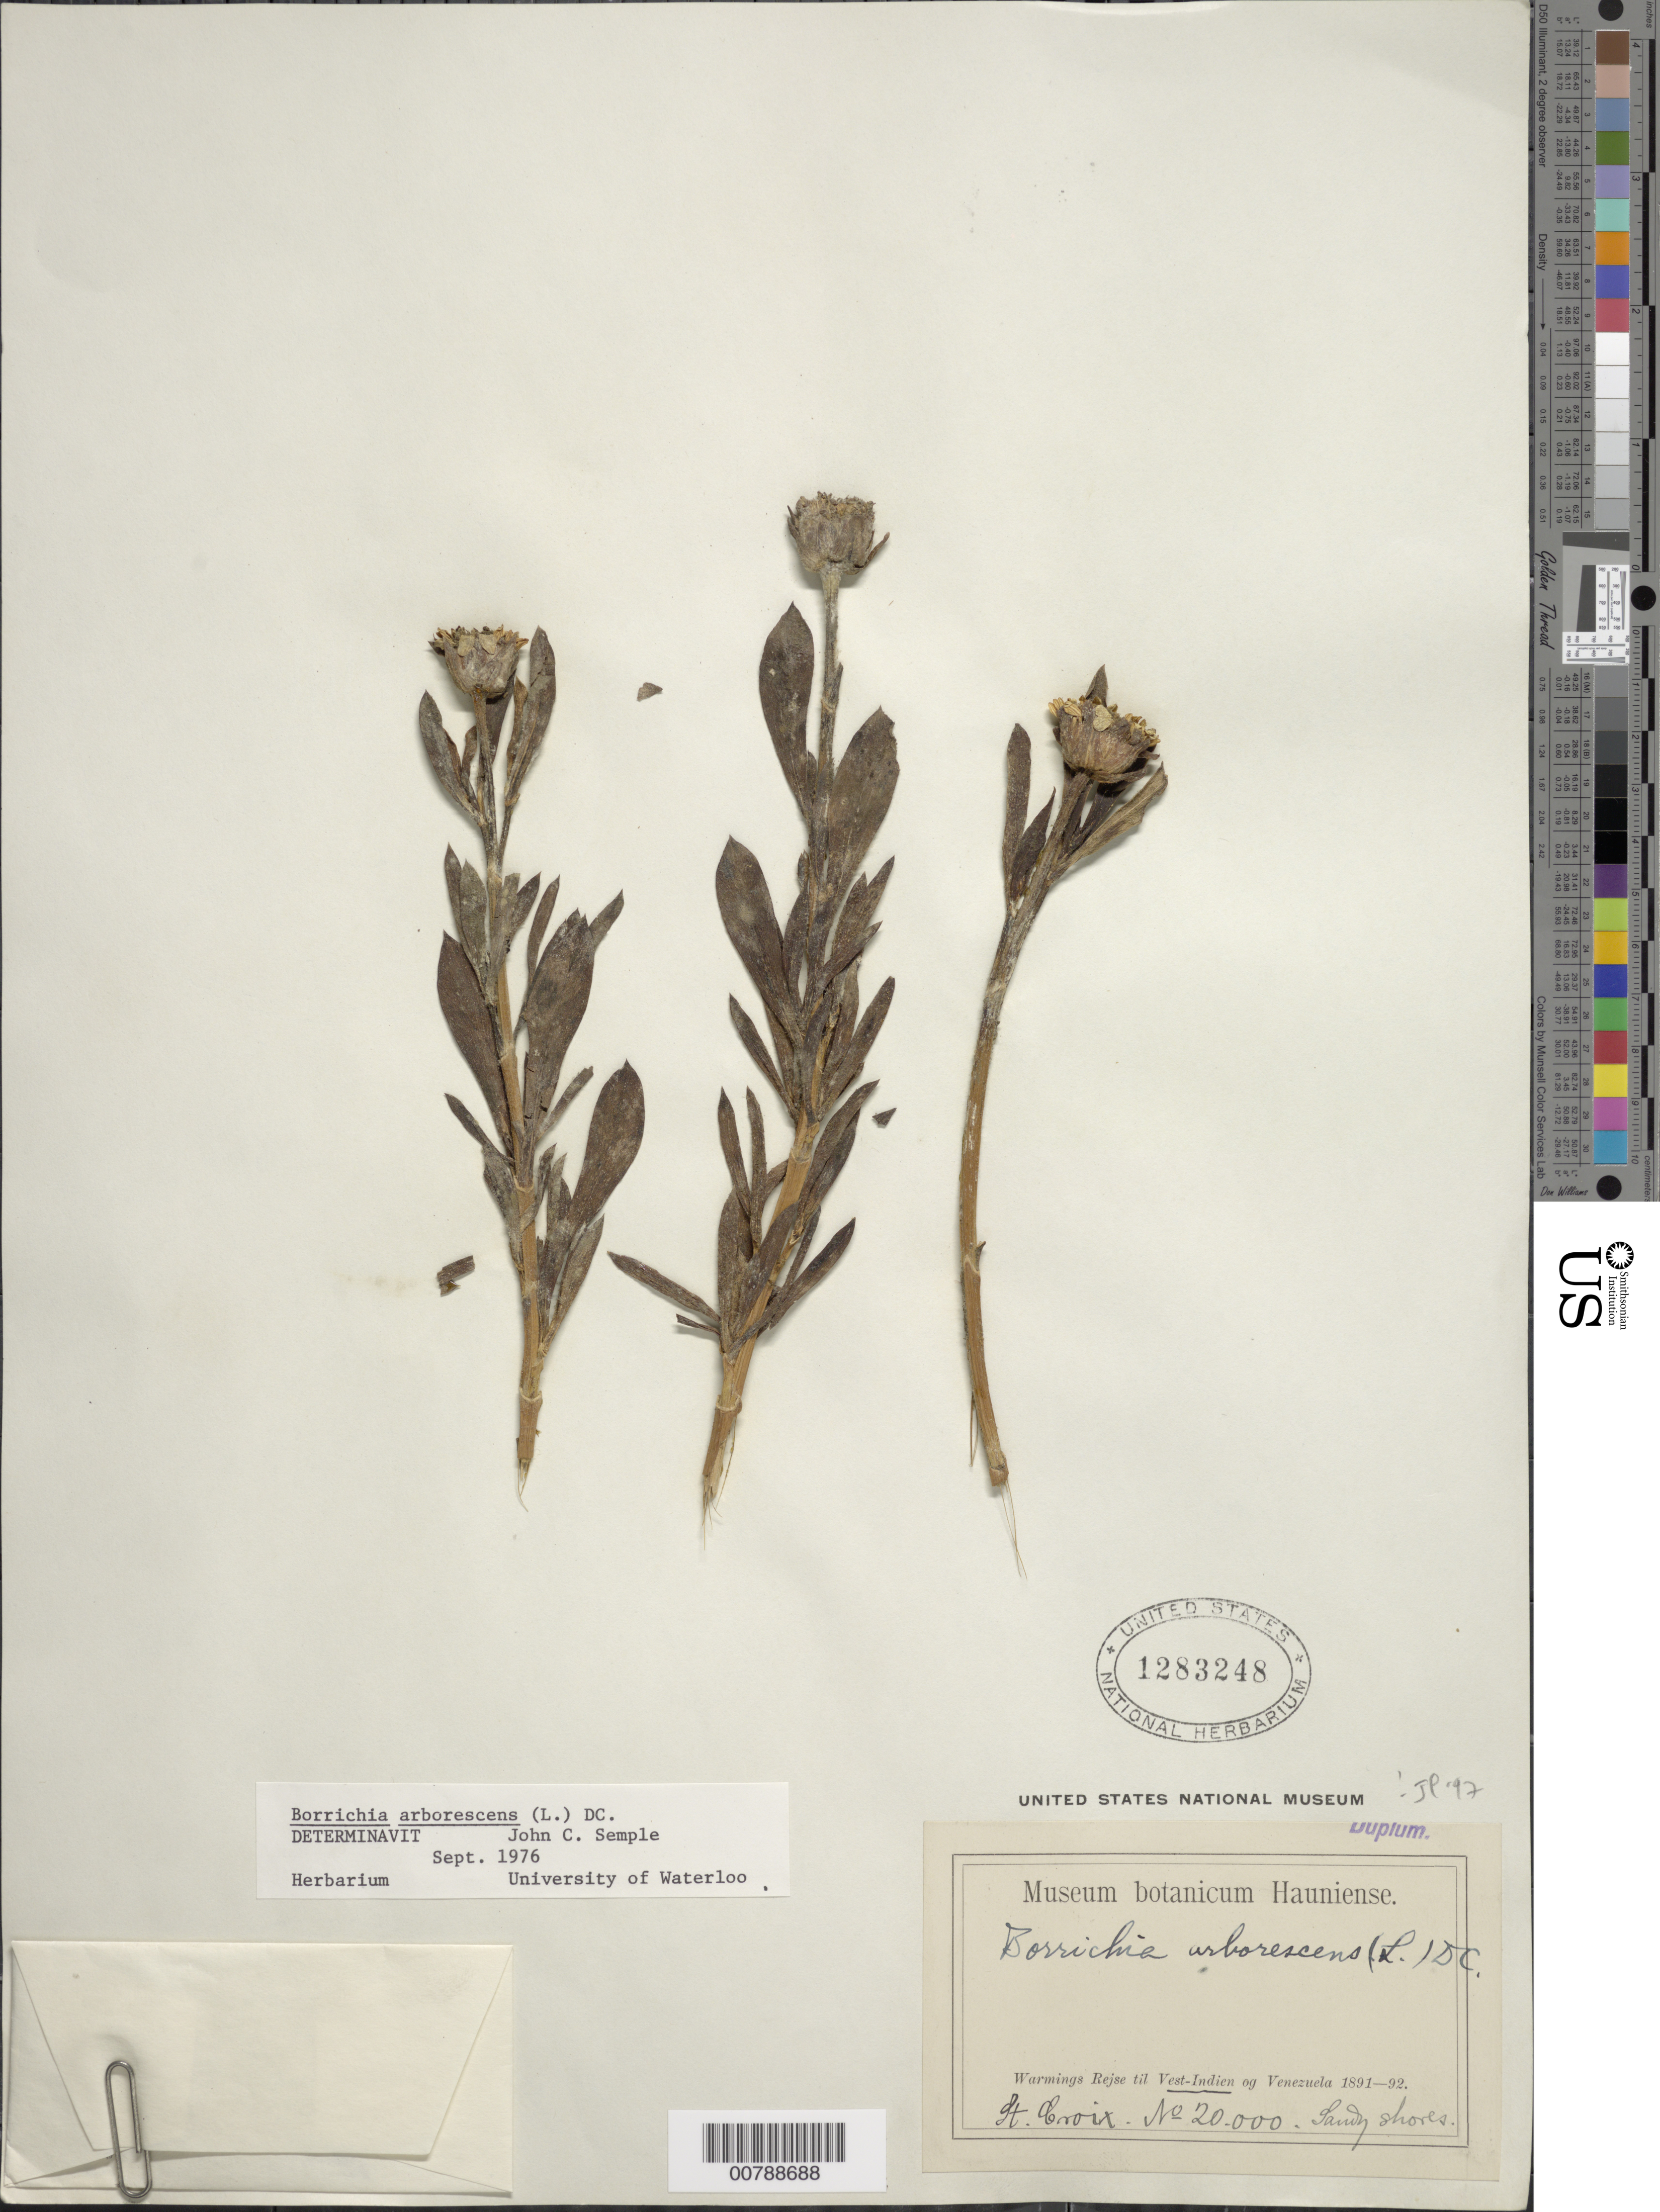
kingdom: Plantae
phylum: Tracheophyta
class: Magnoliopsida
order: Asterales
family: Asteraceae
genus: Borrichia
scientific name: Borrichia arborescens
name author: (L.) DC.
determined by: Semple, J. C.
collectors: Warming, --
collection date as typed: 1891 to -- --- 1892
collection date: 1891/1892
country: U.S. Virgin Islands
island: St. Croix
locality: Sandy shores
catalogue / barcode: US 1283248